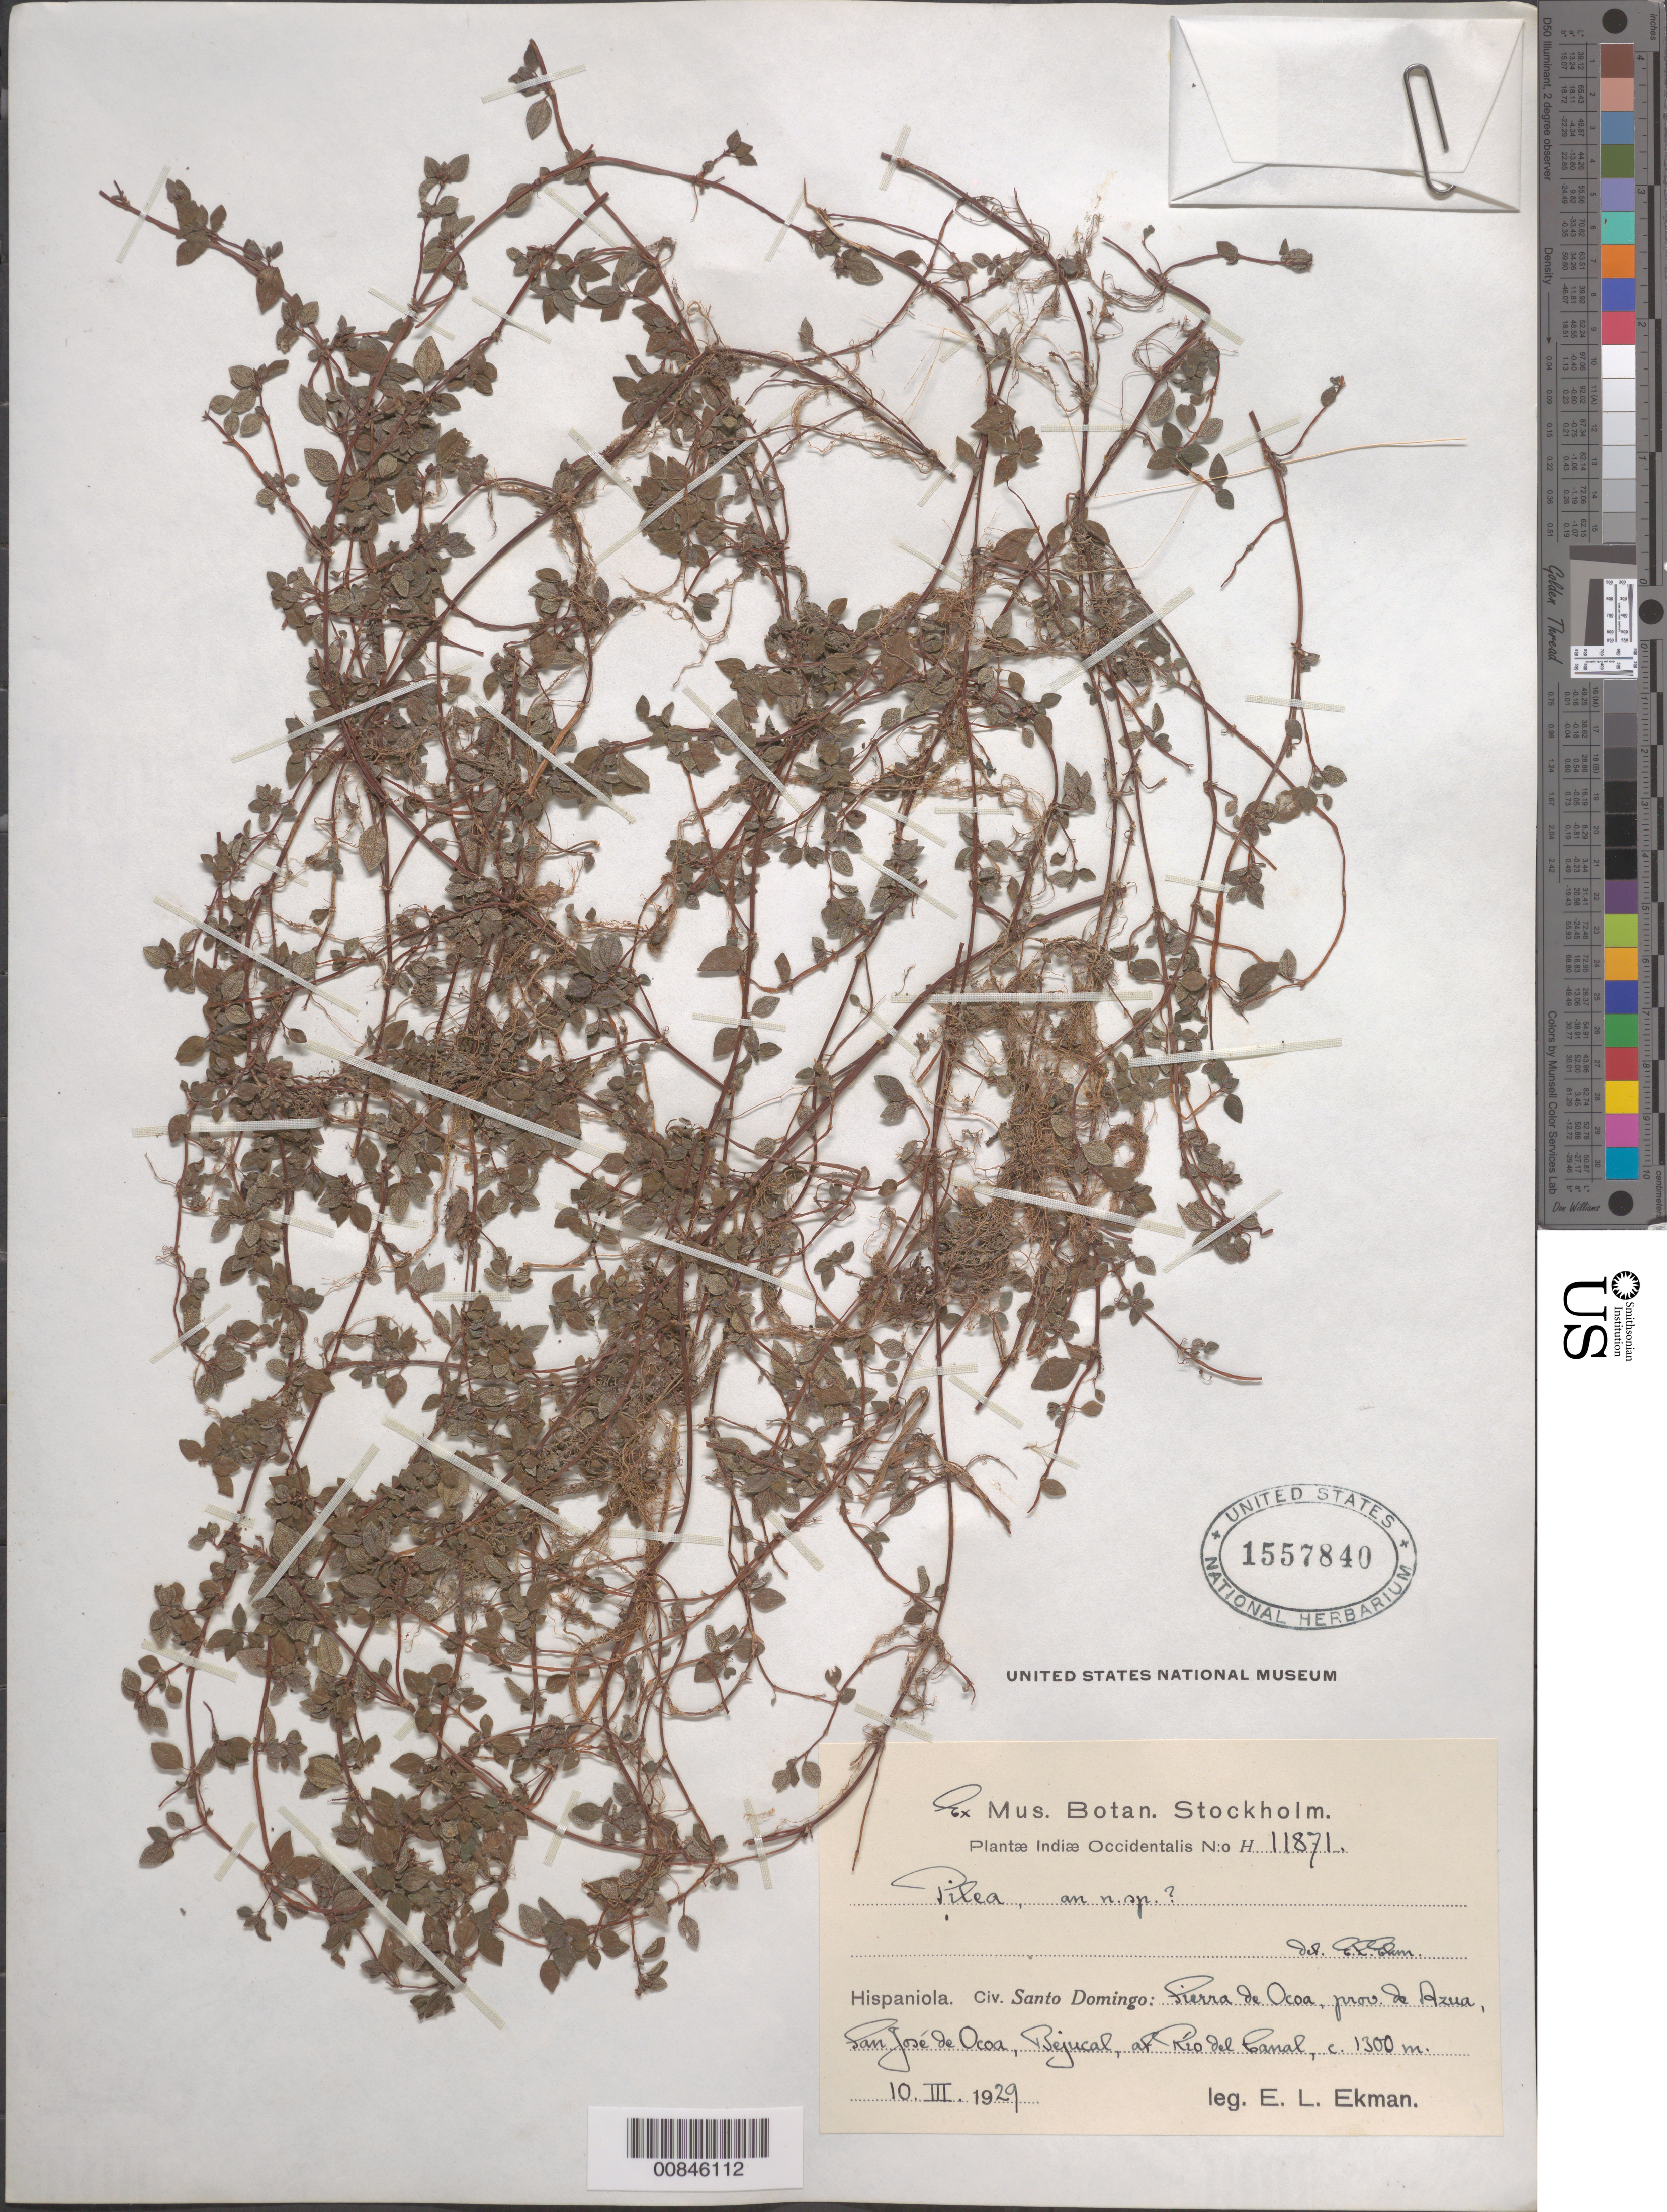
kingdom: Plantae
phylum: Tracheophyta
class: Magnoliopsida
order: Rosales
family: Urticaceae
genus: Pilea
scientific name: Pilea sp.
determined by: Ekman, E. L.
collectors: E. L. Ekman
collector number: H 11871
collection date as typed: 10 Mar 1929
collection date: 1929-03-10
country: Dominican Republic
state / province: Azua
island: Hispaniola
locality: Sierra de Ocoa, San José de Ocoa, Bejucal, at Río del Canal.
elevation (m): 1300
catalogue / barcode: US 1557840